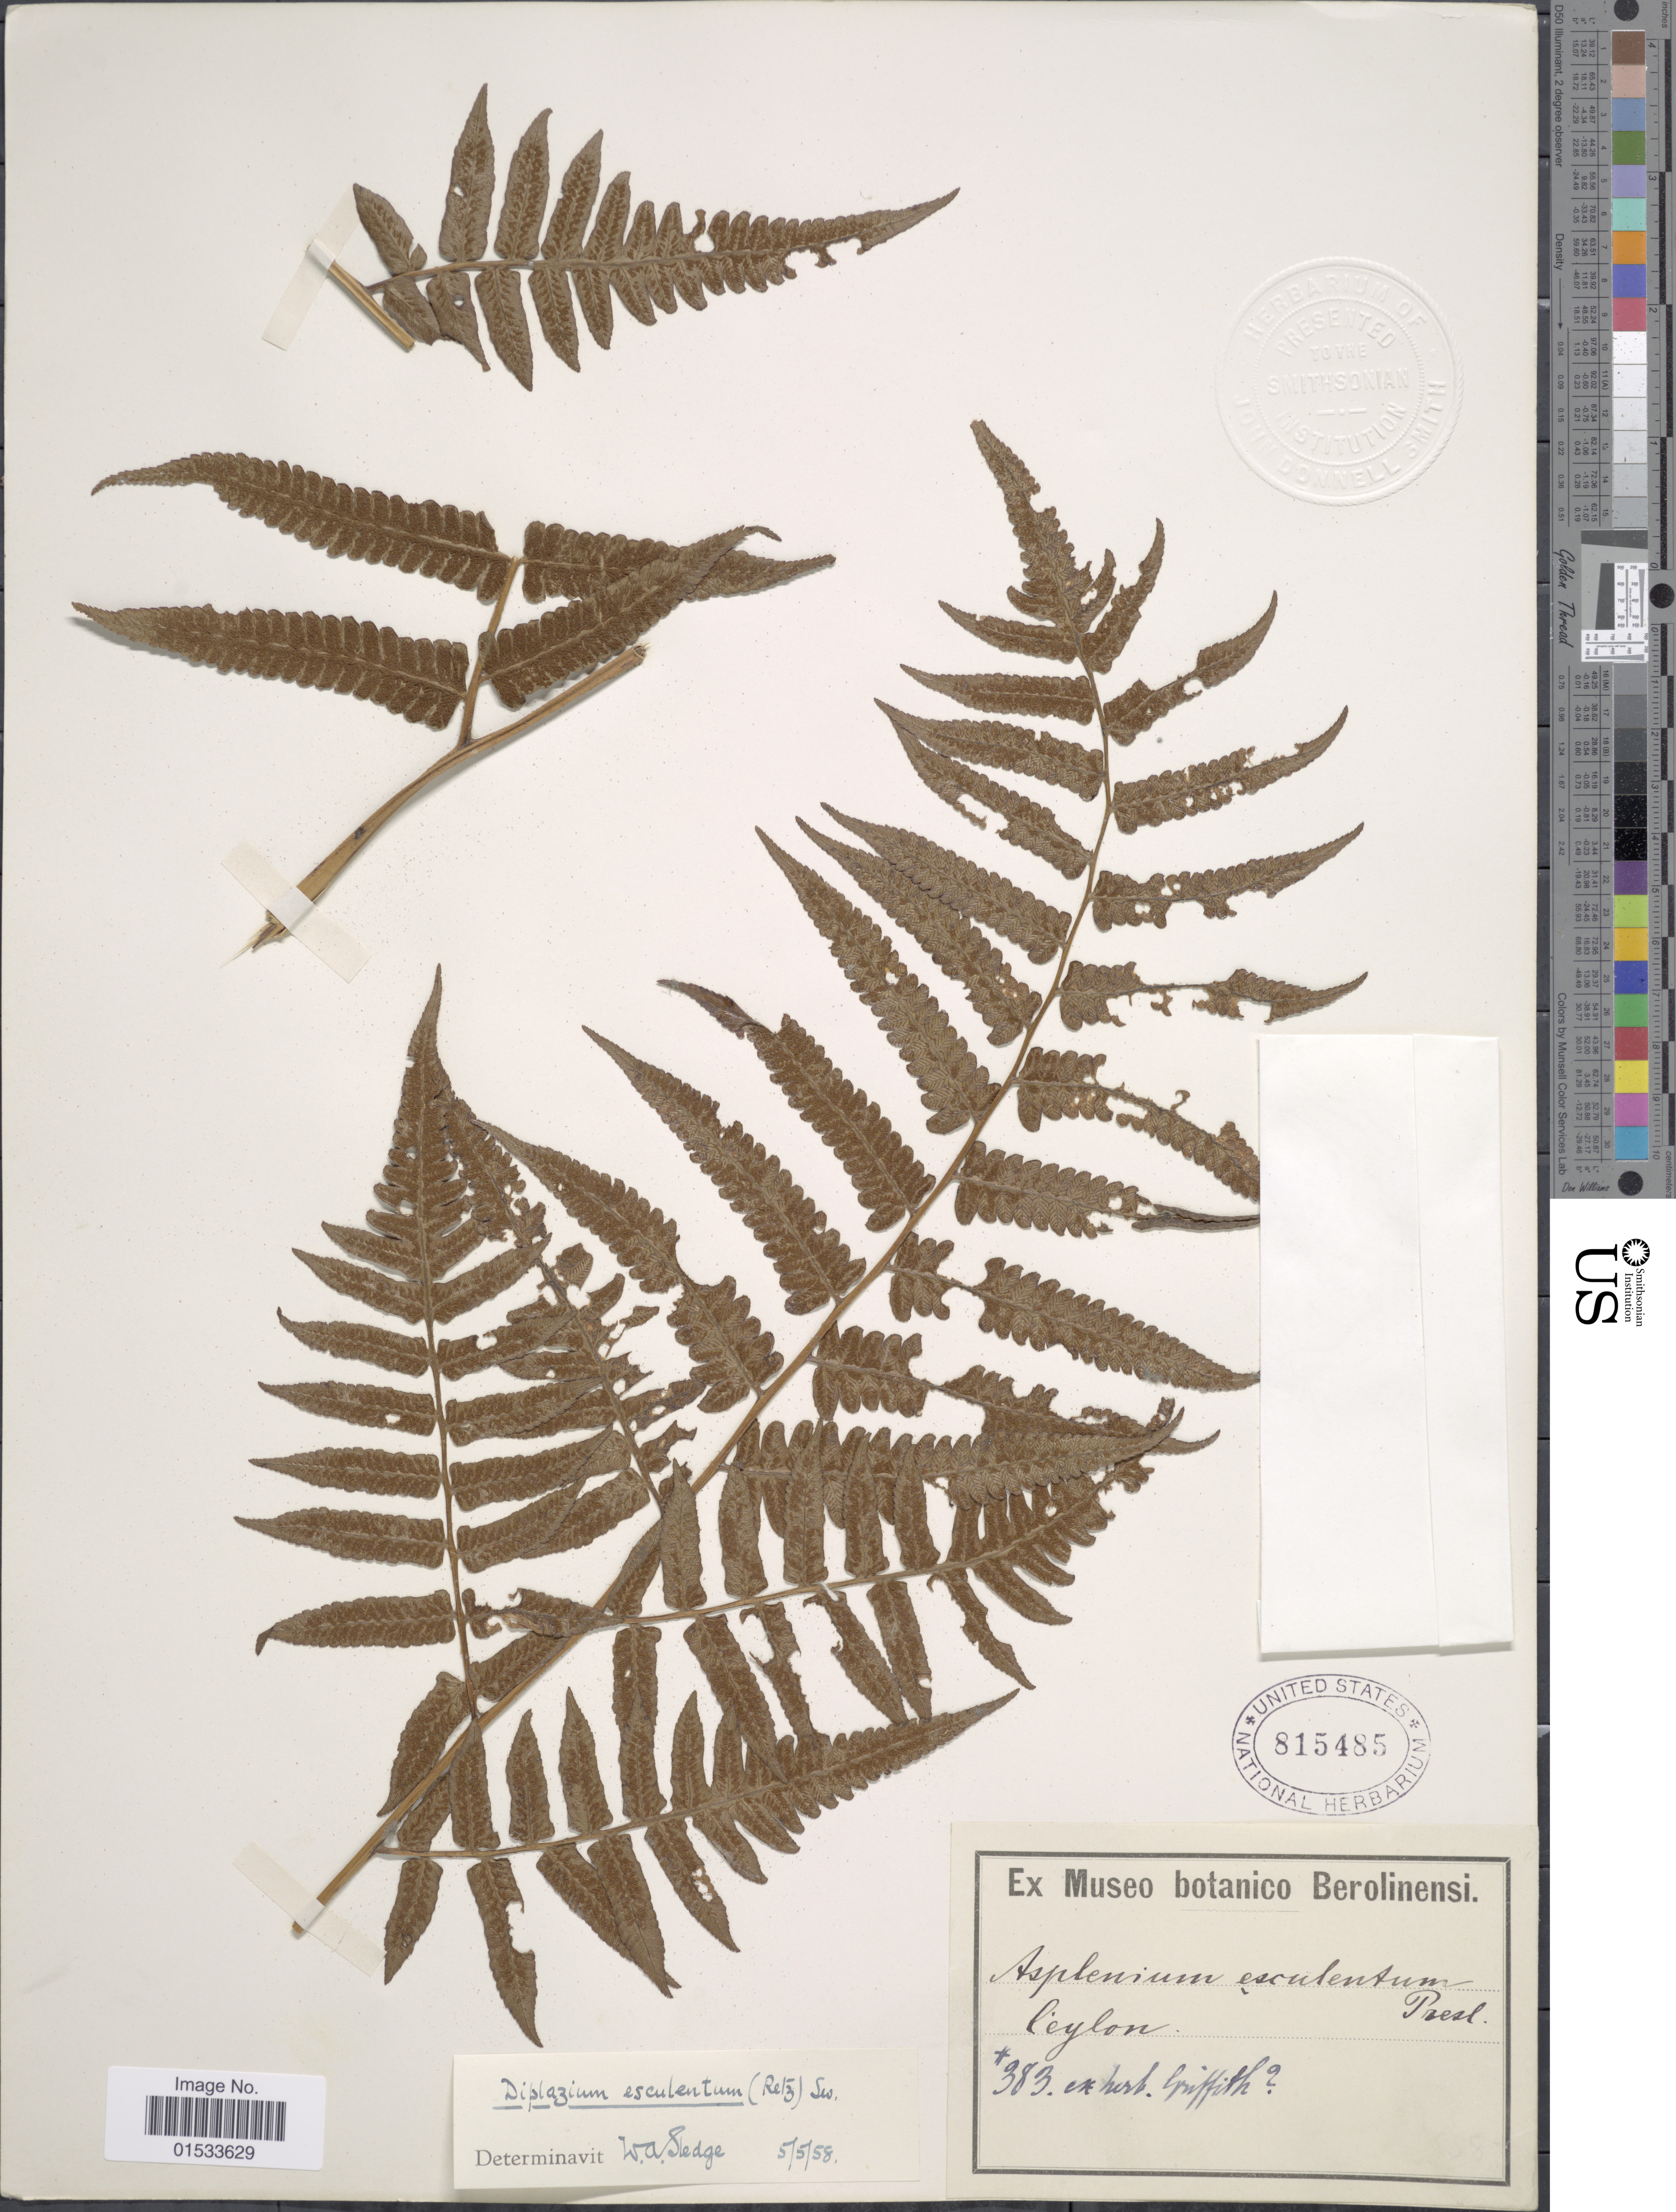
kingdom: Plantae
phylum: Tracheophyta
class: Polypodiopsida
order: Polypodiales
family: Athyriaceae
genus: Diplazium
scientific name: Diplazium esculentum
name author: (Retz.) Sw.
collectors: ex herb. Griffith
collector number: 383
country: Sri Lanka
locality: Ceylon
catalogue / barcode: US 815485